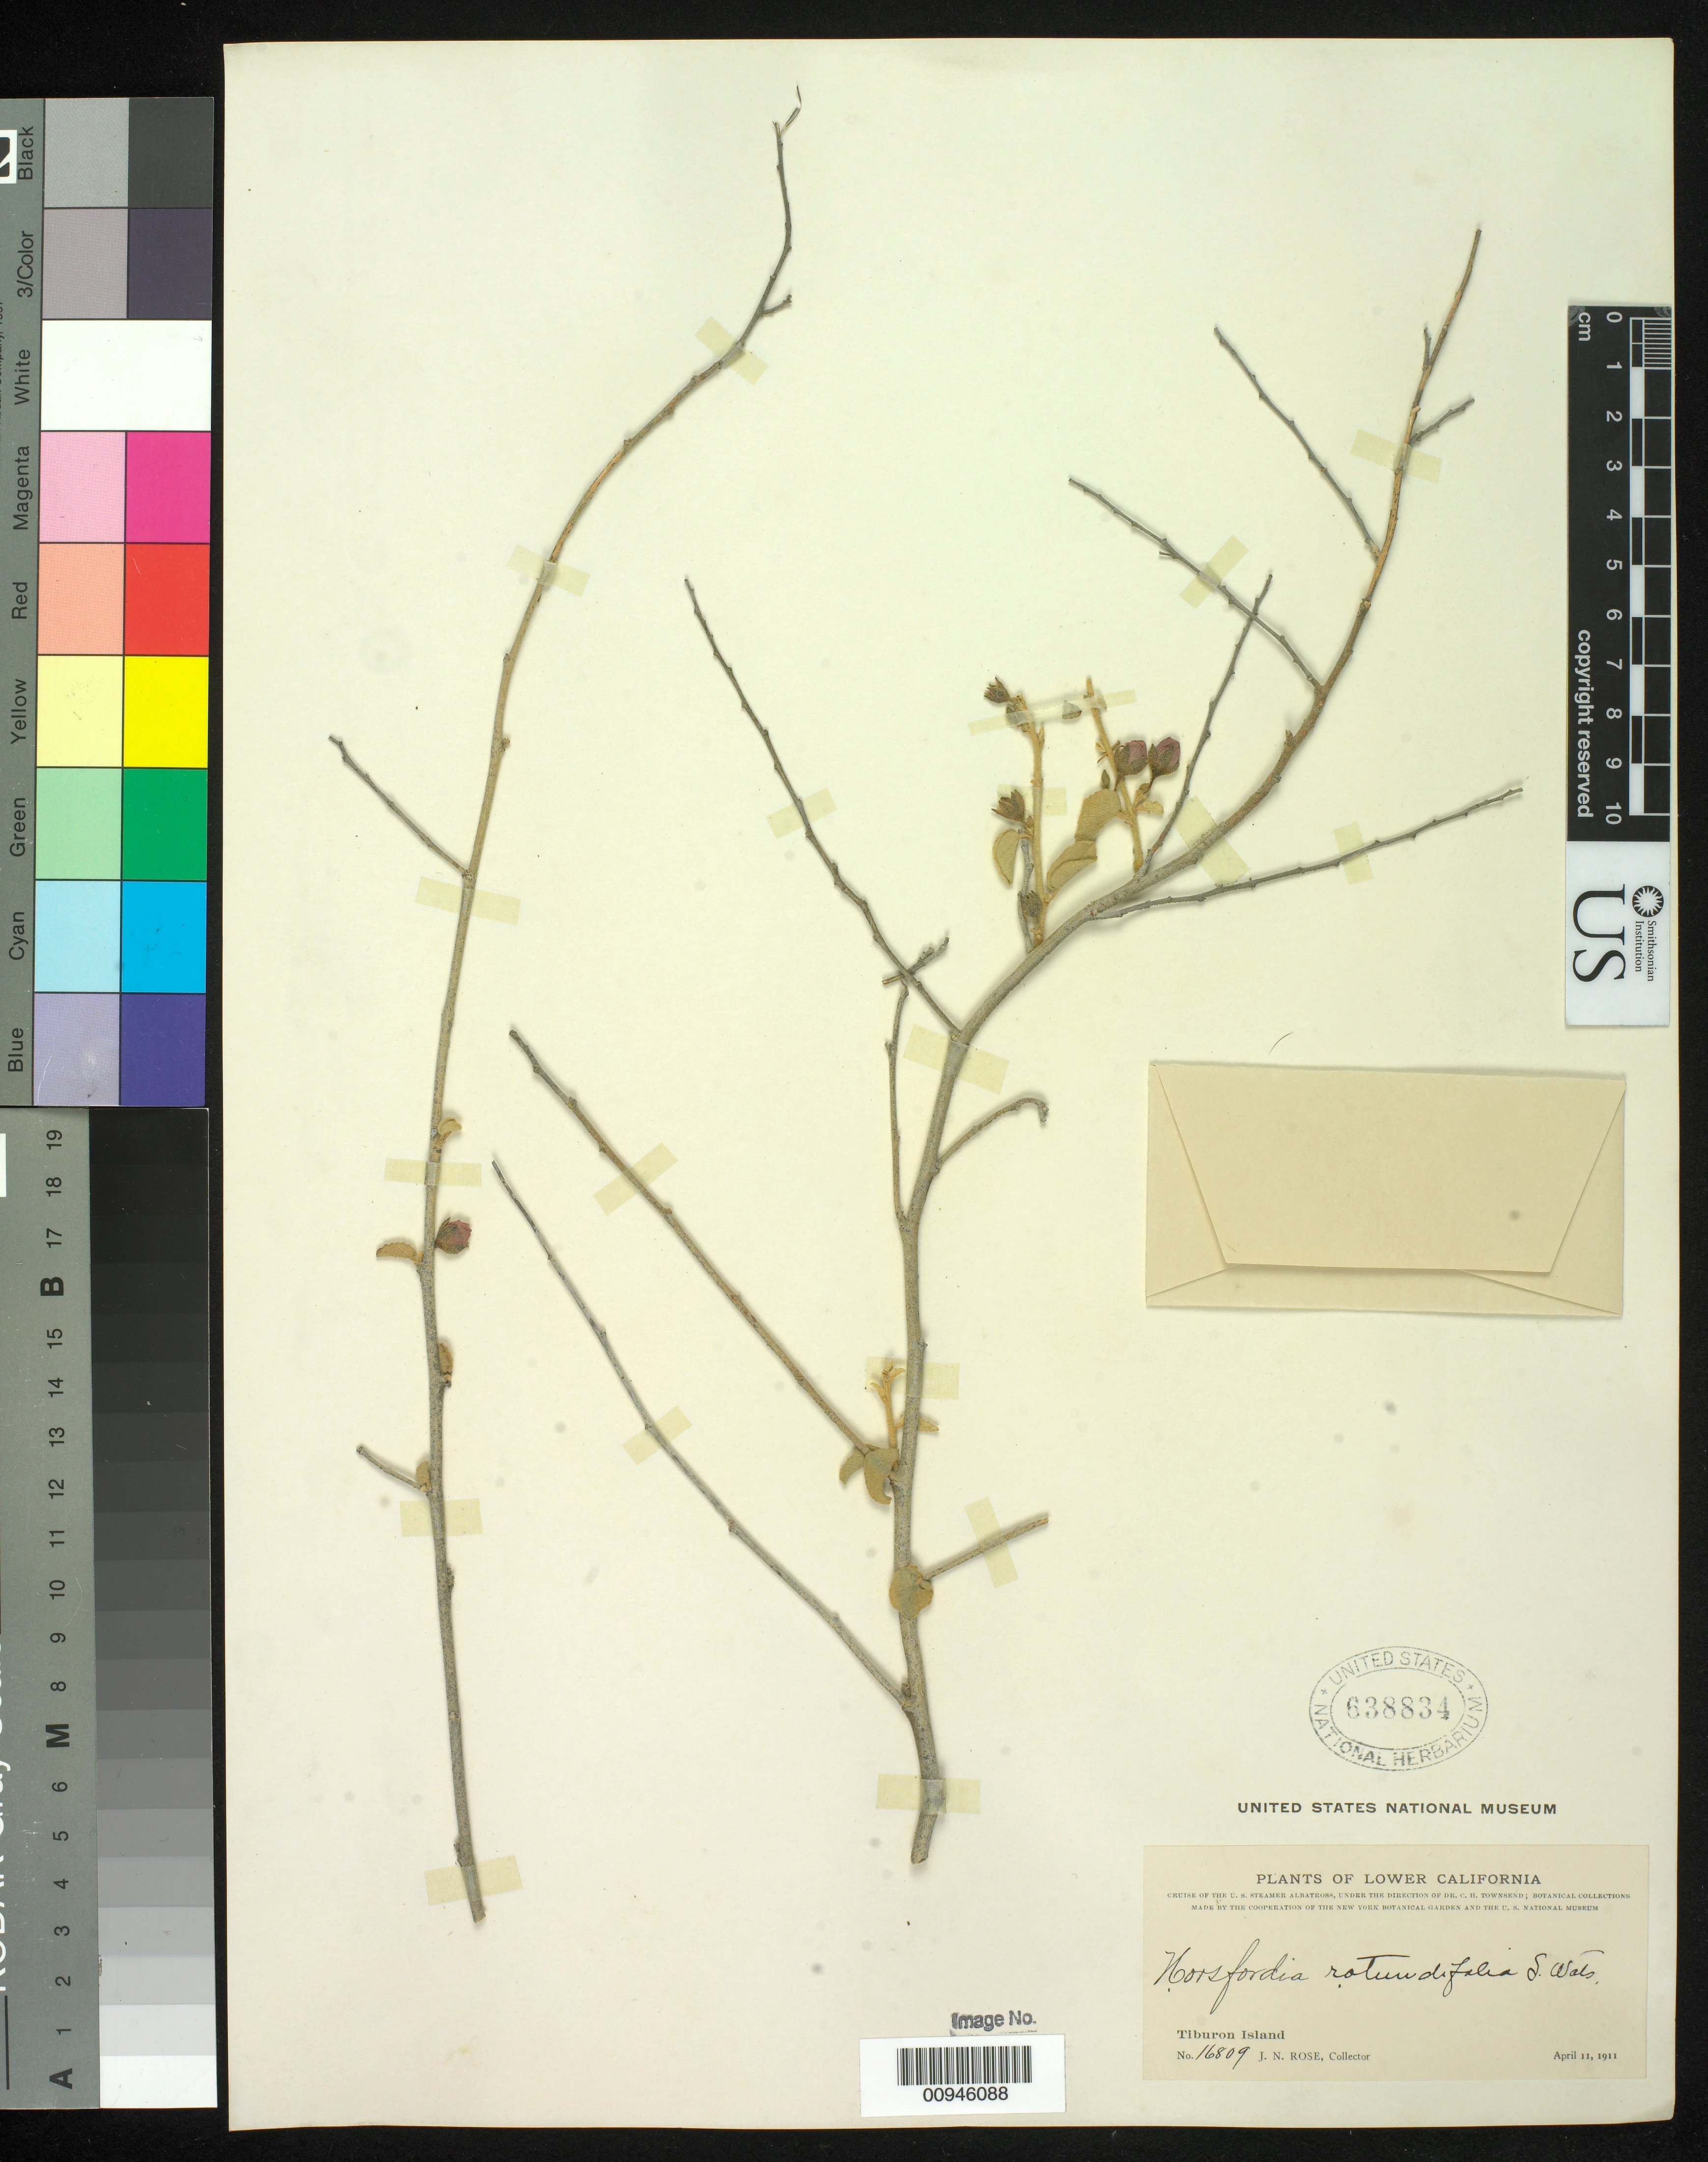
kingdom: Plantae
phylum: Tracheophyta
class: Magnoliopsida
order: Malvales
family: Malvaceae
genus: Horsfordia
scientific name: Horsfordia rotundifolia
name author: S. Watson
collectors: J. N. Rose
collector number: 16809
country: United States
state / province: California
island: Tiburon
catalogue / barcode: US 638834